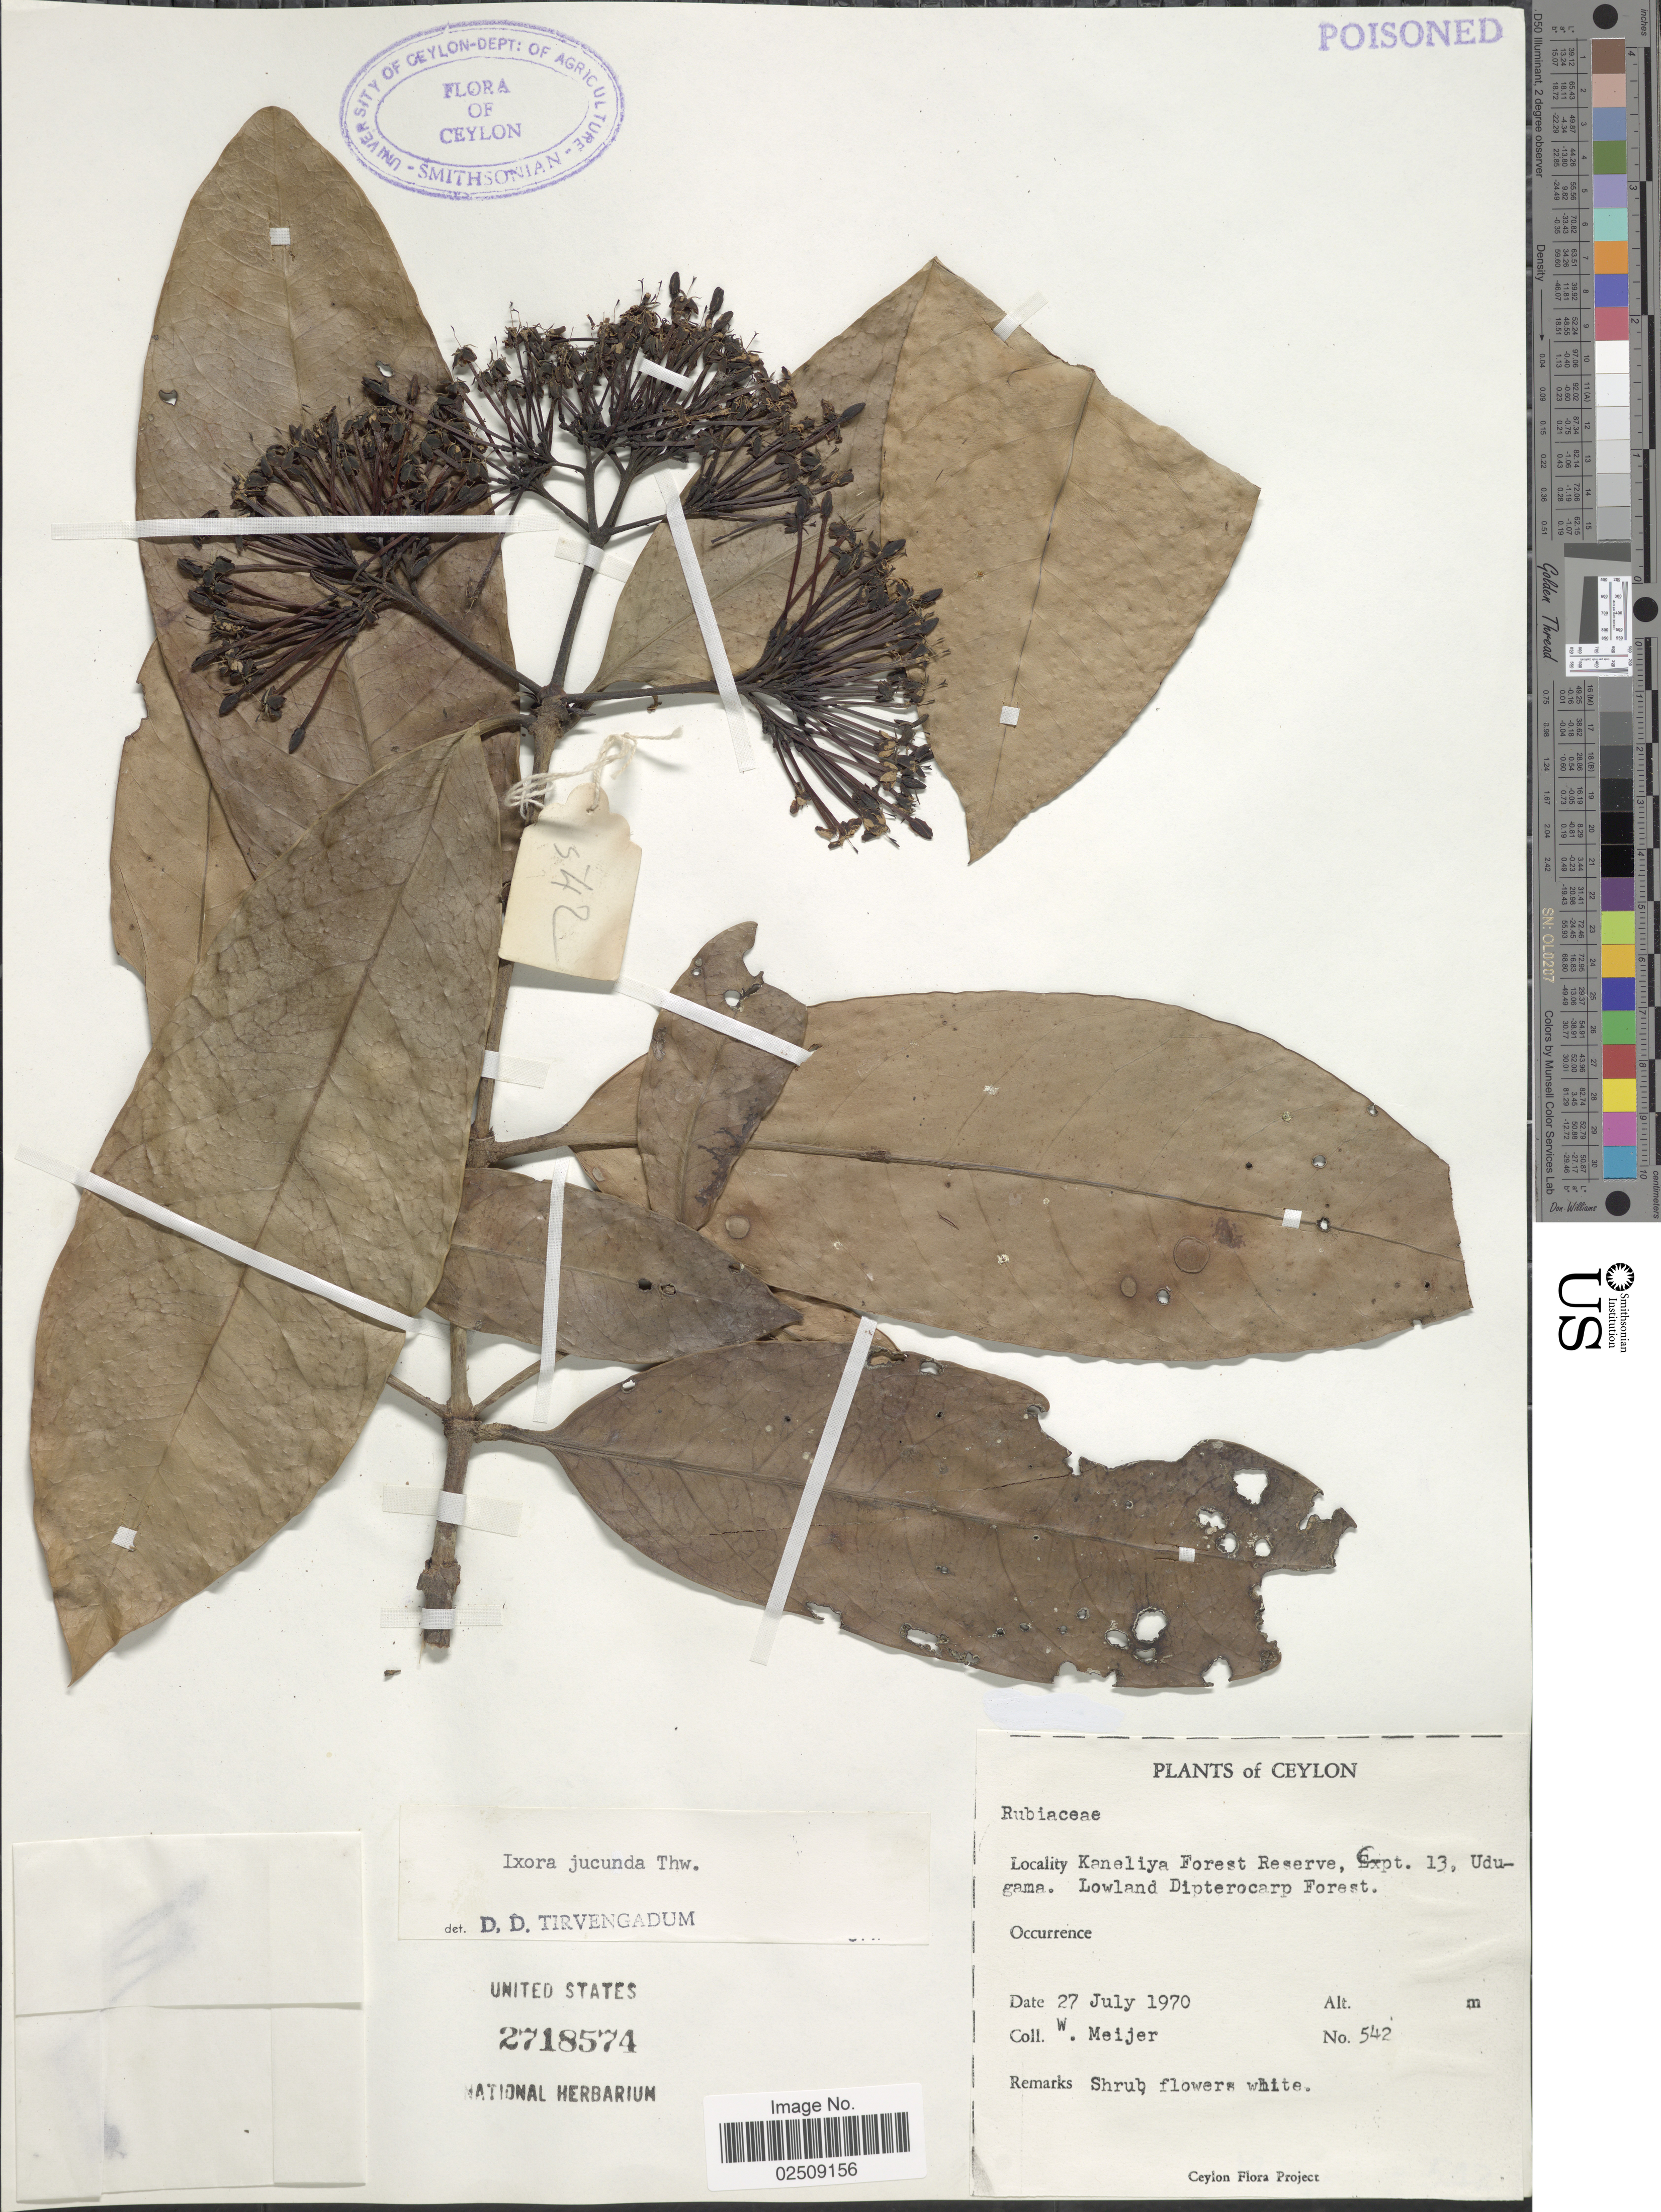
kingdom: Plantae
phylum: Tracheophyta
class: Magnoliopsida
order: Gentianales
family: Rubiaceae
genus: Ixora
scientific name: Ixora jucunda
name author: Thwaites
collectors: W. Meijer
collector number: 542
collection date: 1970-07-27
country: Sri Lanka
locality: Ceylon. Kaneliya Forest Reserve, Cpt. 13, Udugama. Lowland Dipterocarp Forest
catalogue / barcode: US 2718574